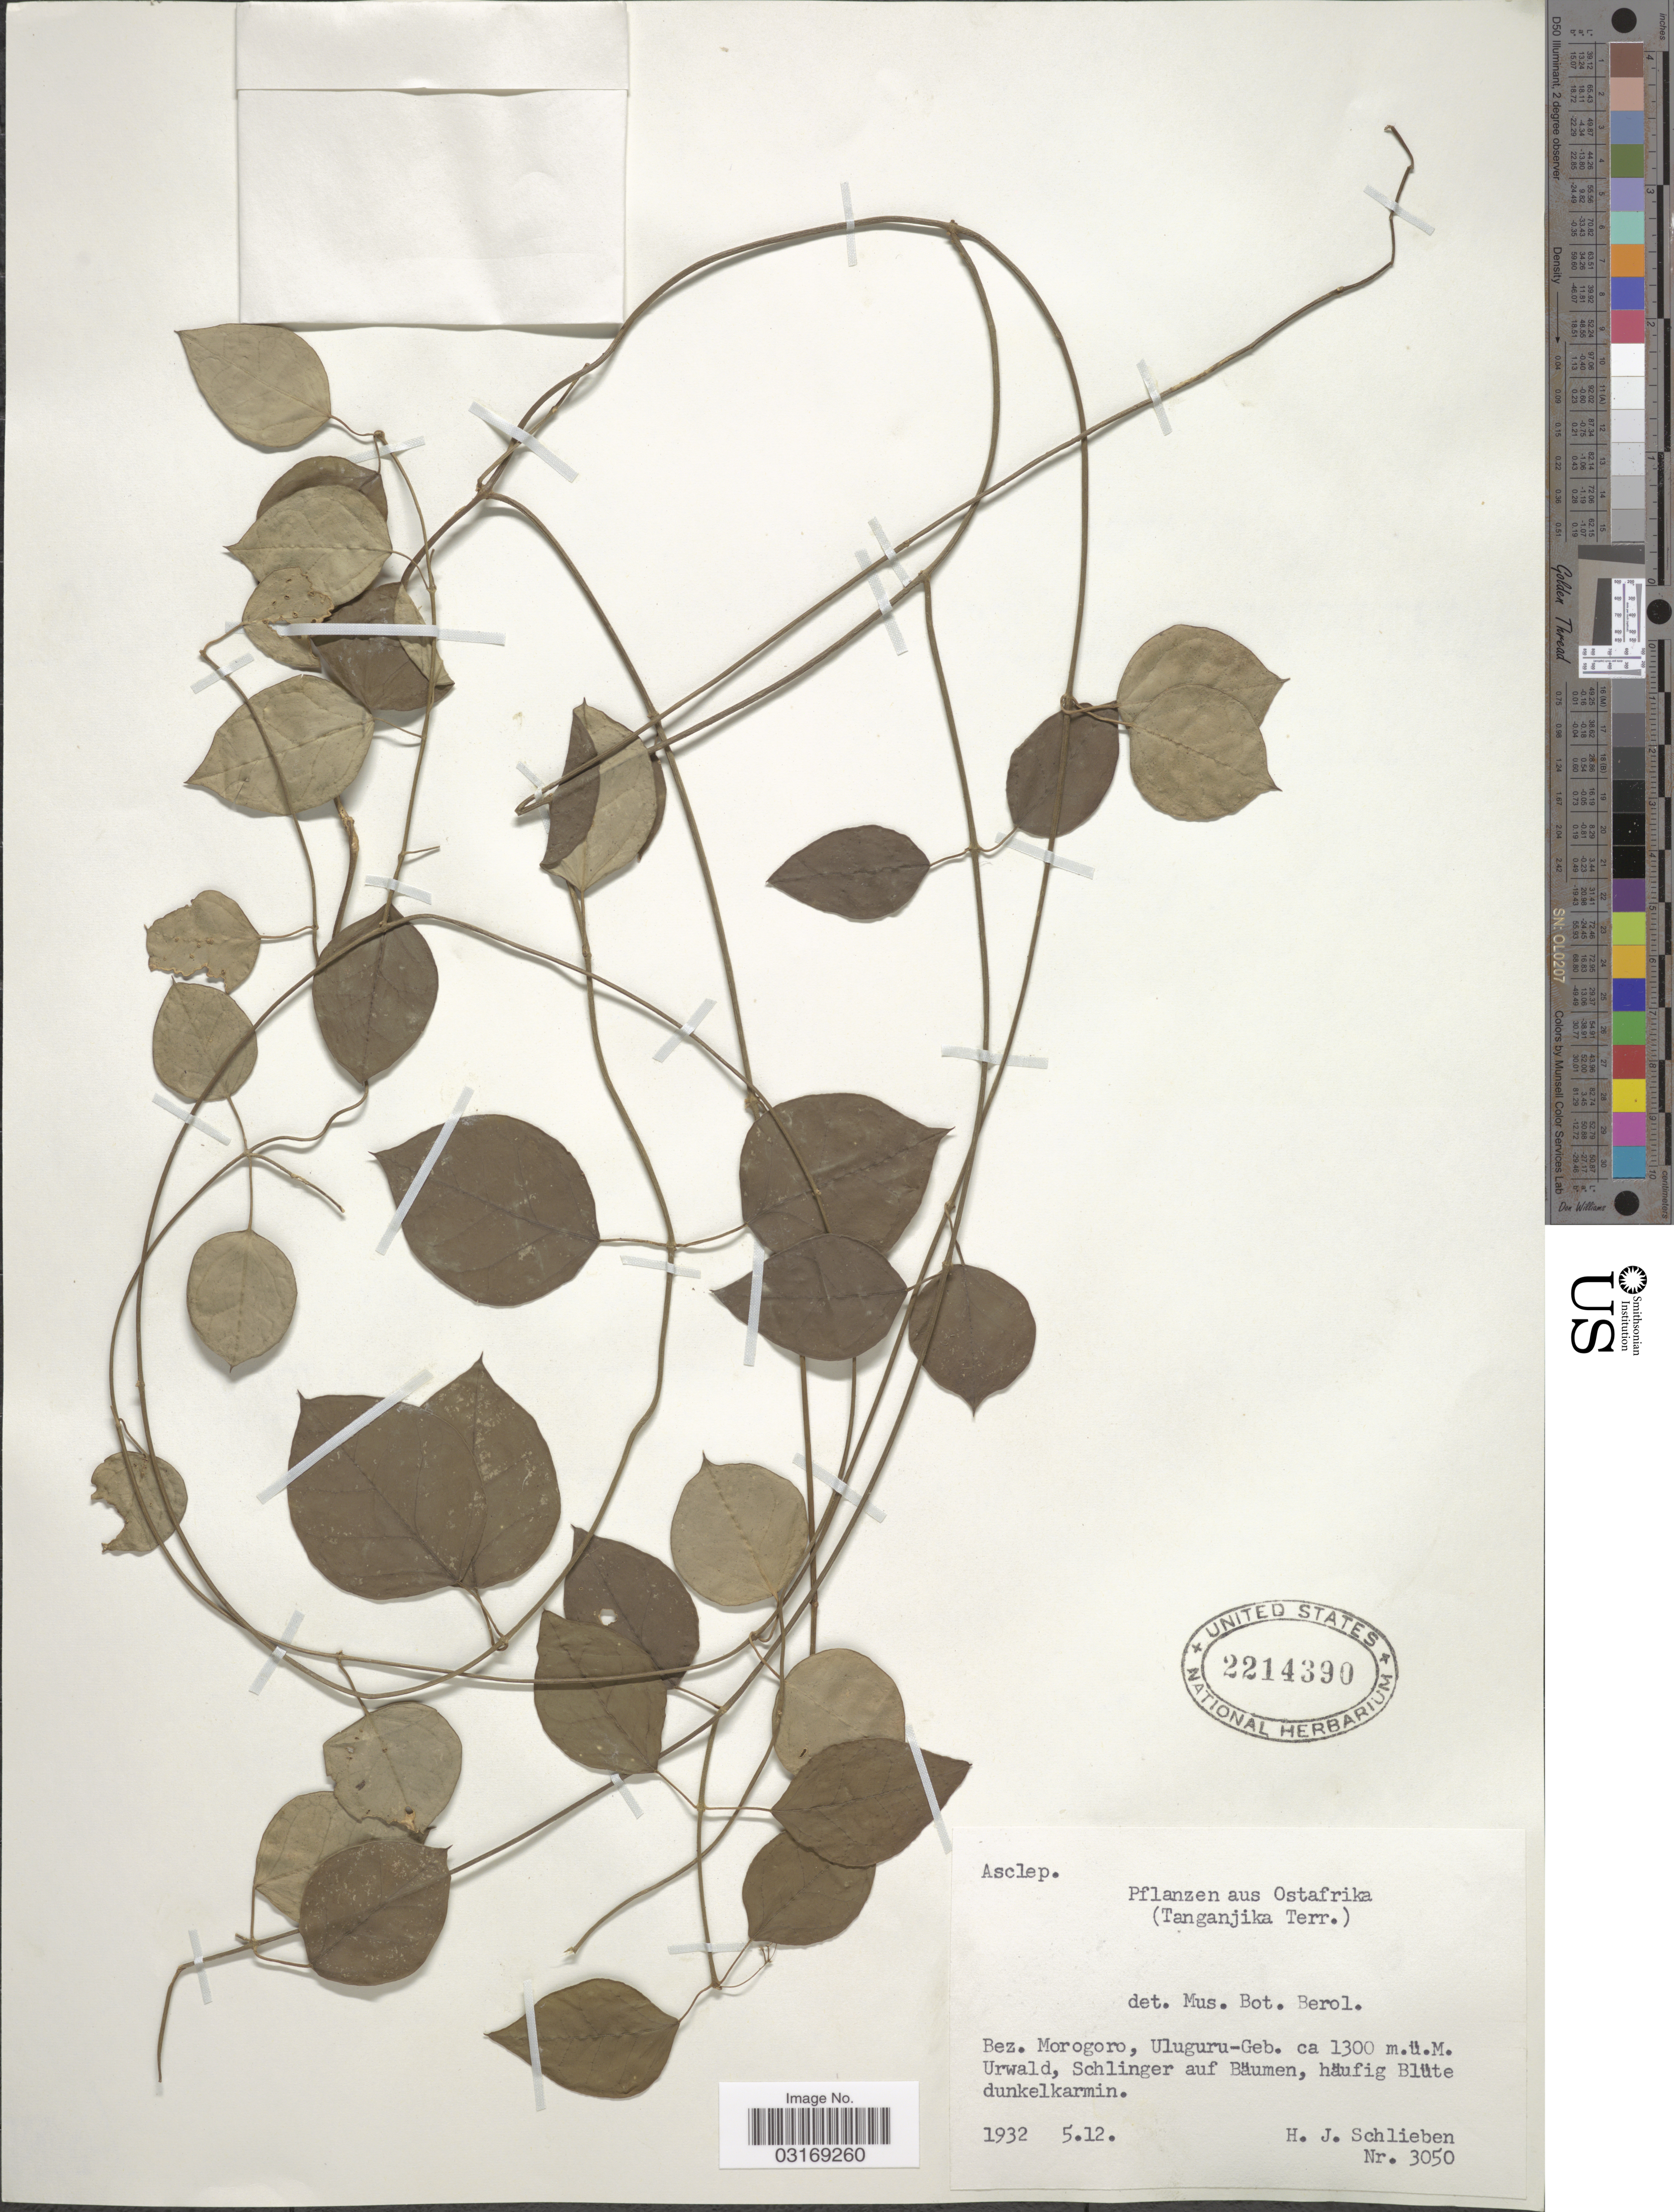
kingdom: Plantae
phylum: Tracheophyta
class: Magnoliopsida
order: Gentianales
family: Apocynaceae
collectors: H. J. Schlieben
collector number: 3050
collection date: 1932-12-05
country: Tanzania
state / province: Morogoro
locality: Ostafrika (Tanganjika Terr.) Bez. Morogoro, Uluguru-Geb.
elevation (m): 1300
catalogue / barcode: US 2214390